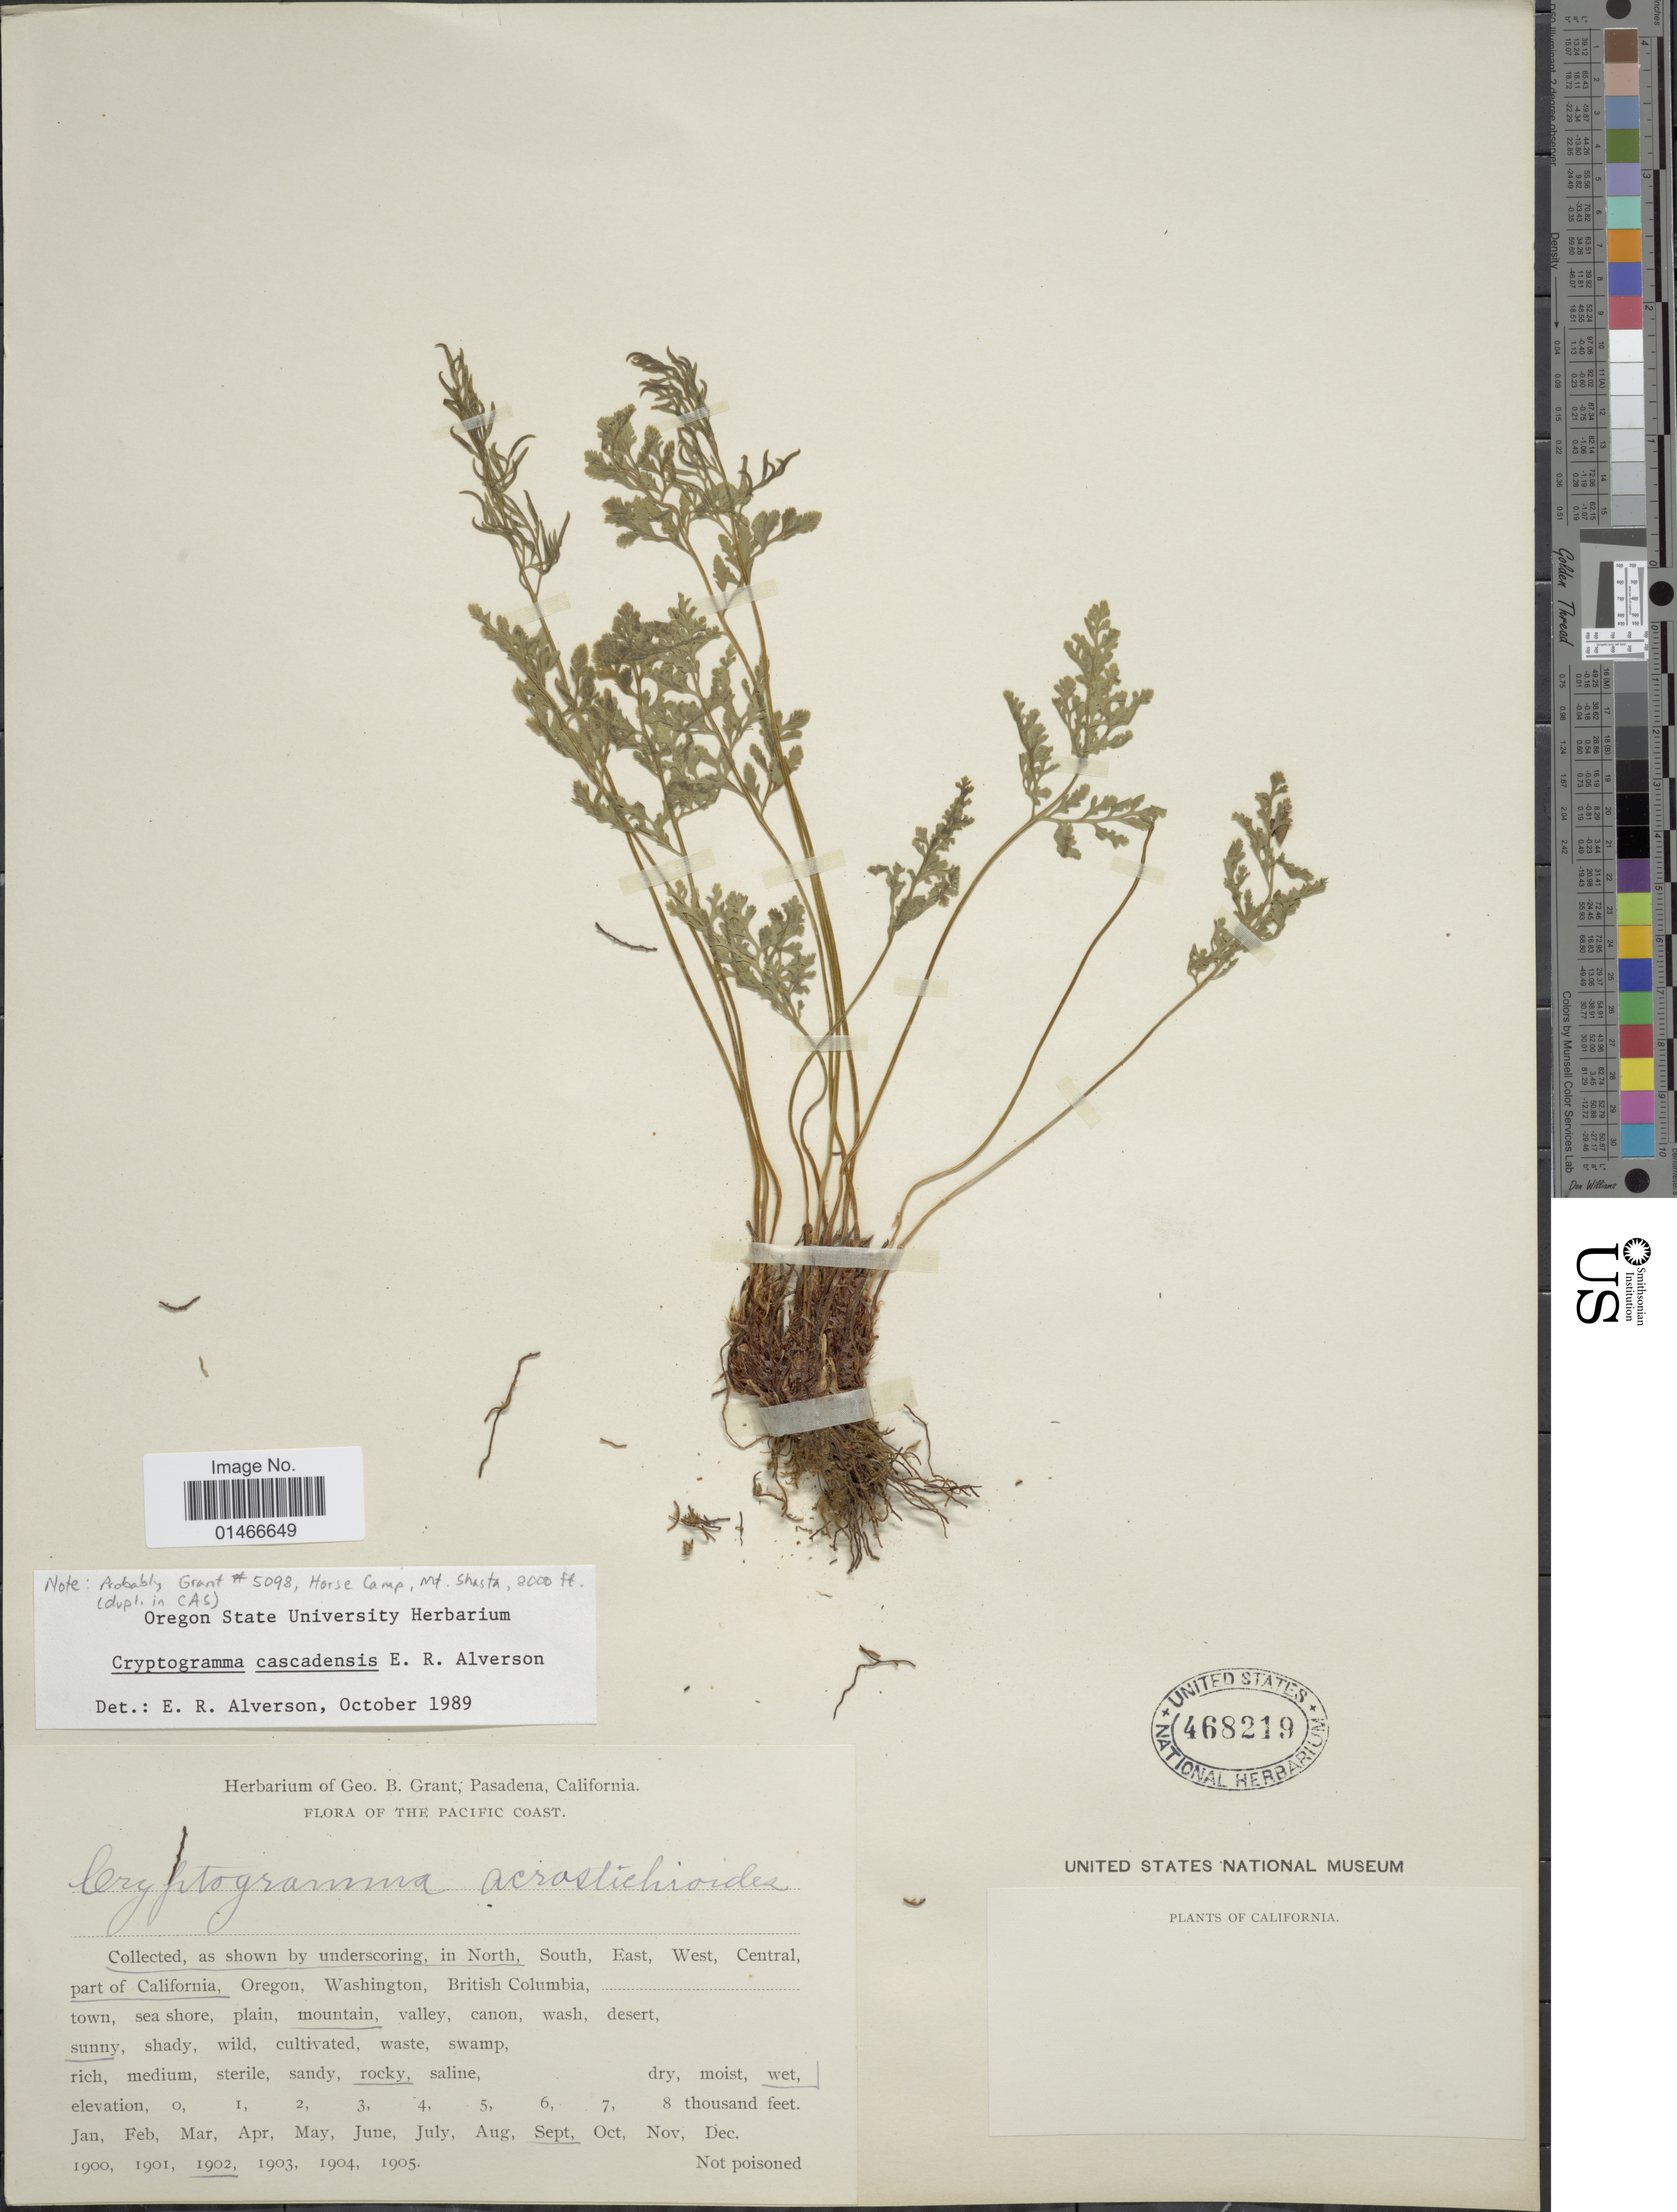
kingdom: Plantae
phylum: Tracheophyta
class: Polypodiopsida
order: Polypodiales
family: Pteridaceae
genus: Cryptogramma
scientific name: Cryptogramma cascadensis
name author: Alverson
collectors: G. Grant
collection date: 1902-09-01/1902-09-08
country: United States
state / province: California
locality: The Pacific Coast. In North part of California.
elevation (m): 2438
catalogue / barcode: US 468219